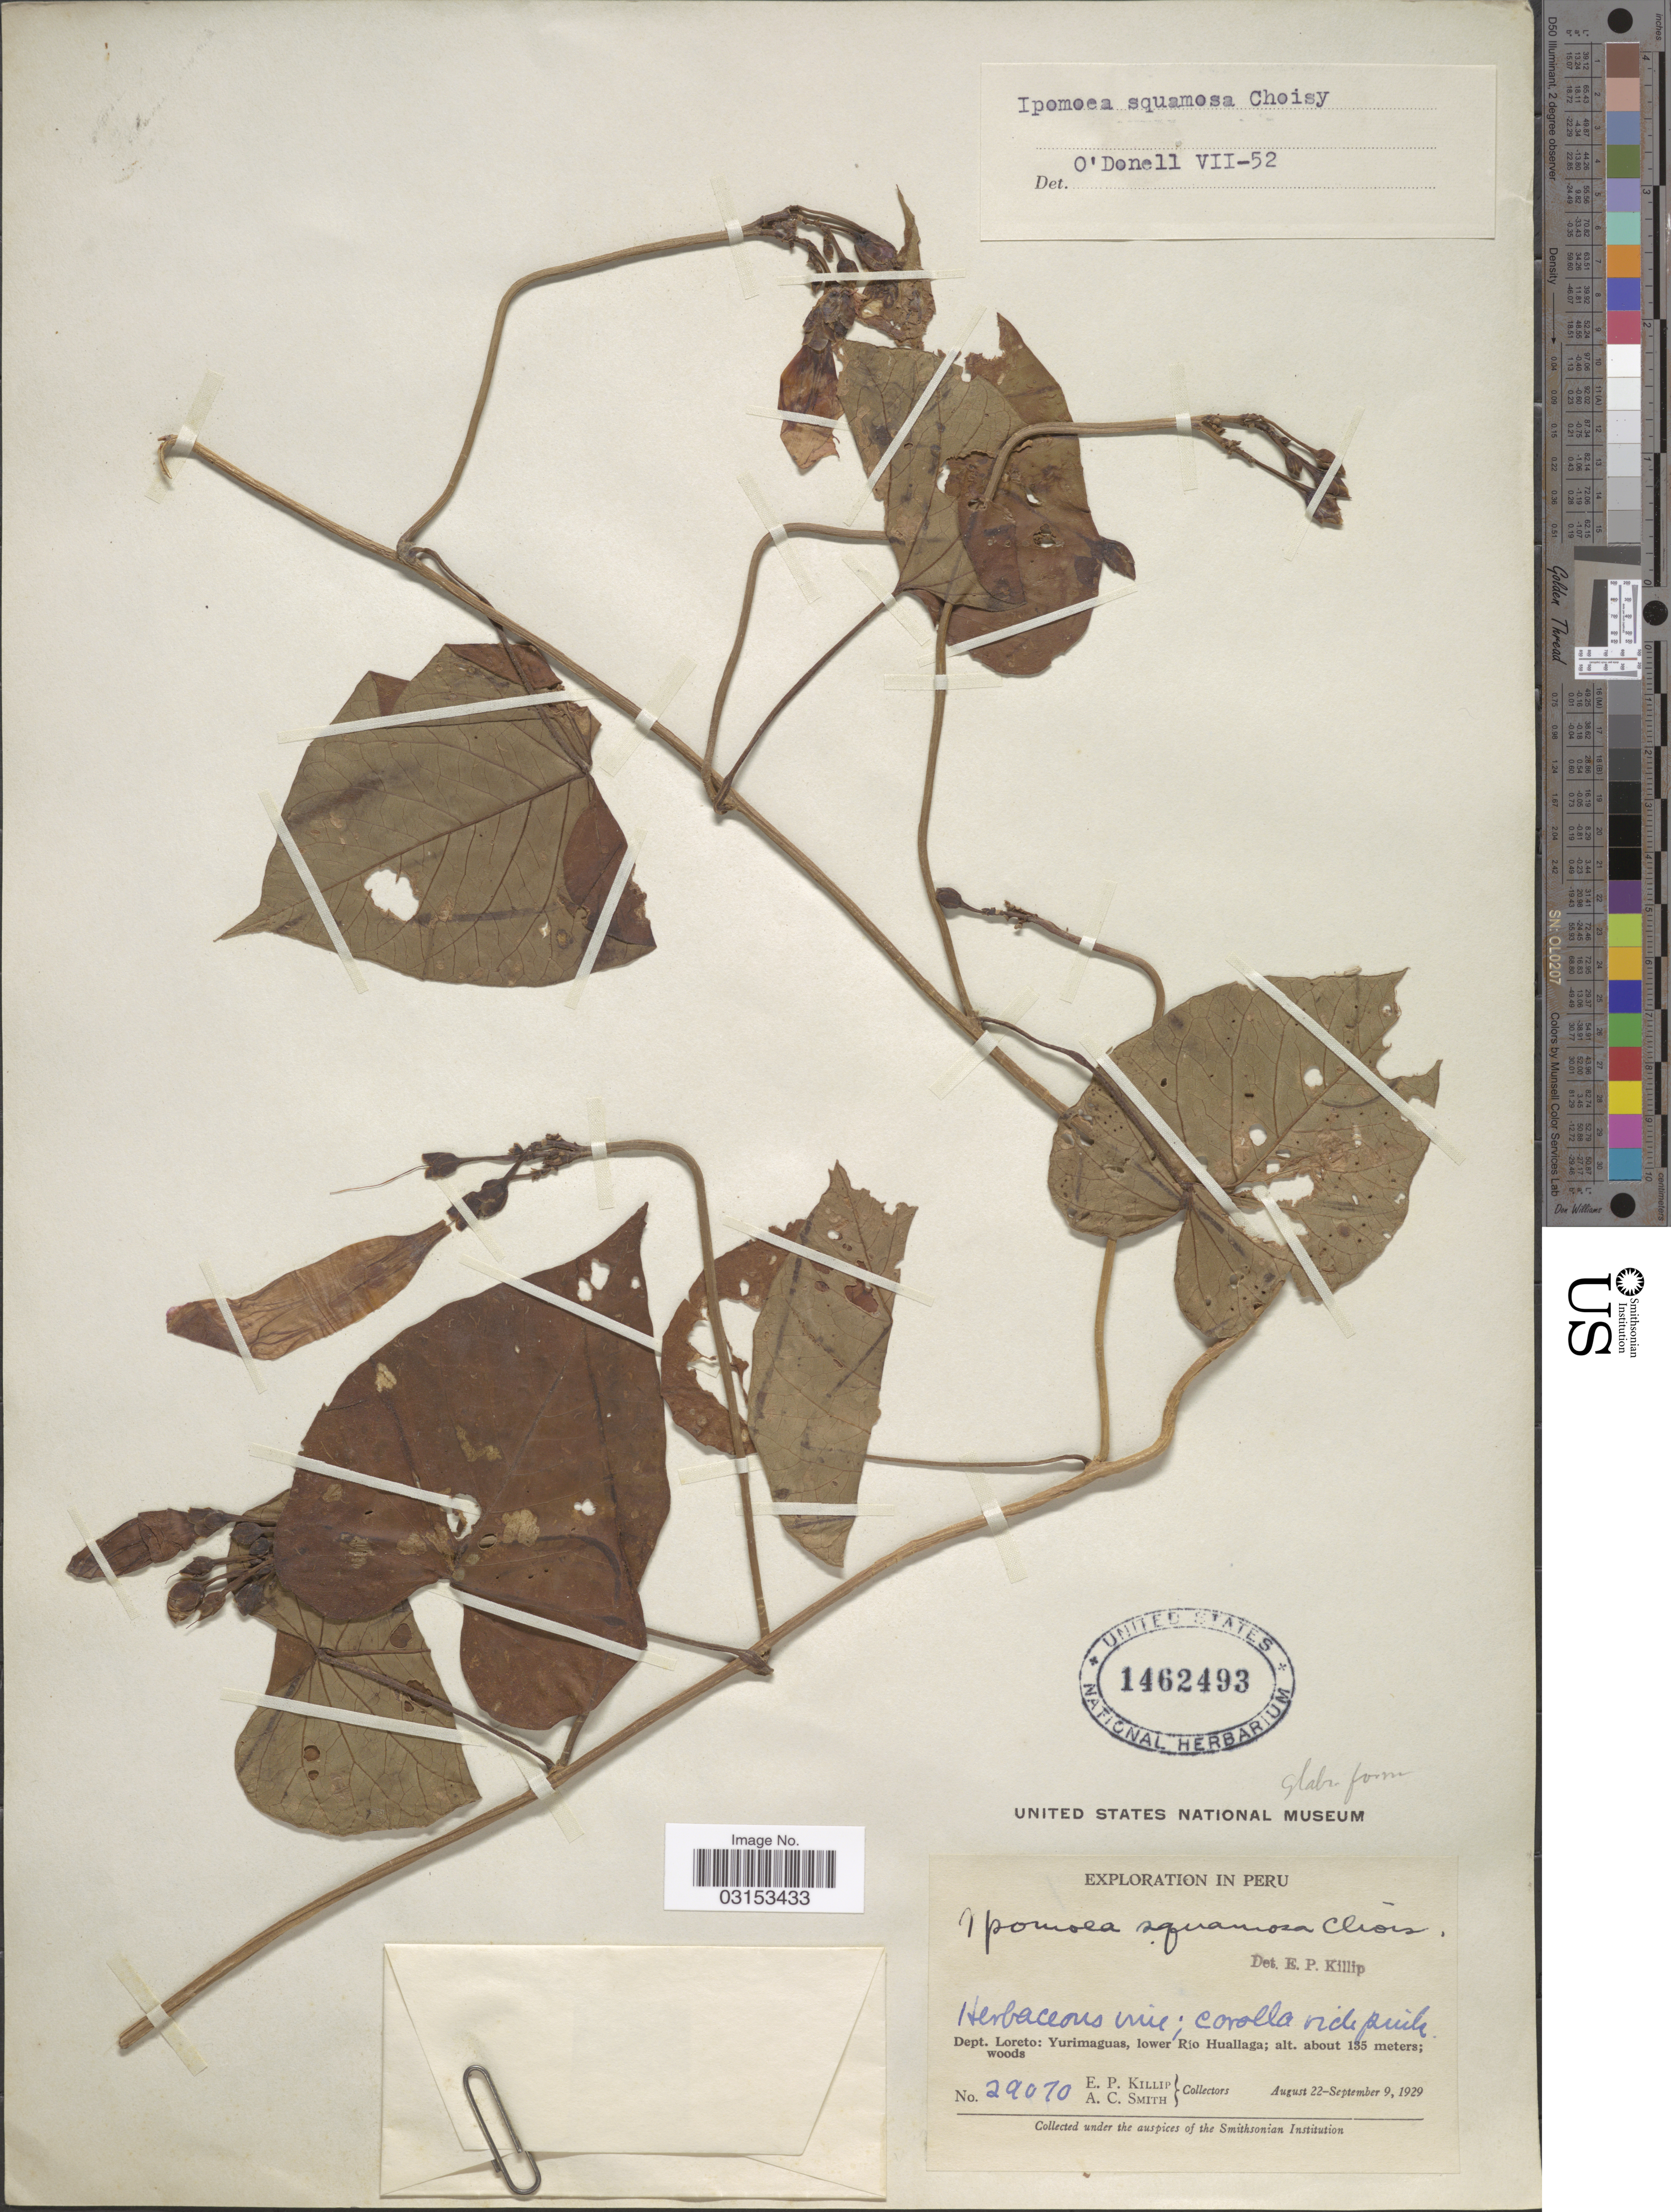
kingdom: Plantae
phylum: Tracheophyta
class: Magnoliopsida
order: Solanales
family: Convolvulaceae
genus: Ipomoea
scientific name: Ipomoea squamosa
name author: Choisy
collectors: E. P. Killip & A. C. Smith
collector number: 29070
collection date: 1929-08-22/1929-09-09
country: Peru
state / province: Loreto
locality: Dept. Loreto: Yurimaguas, lower Río Huallaga.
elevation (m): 135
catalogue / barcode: US 1462493